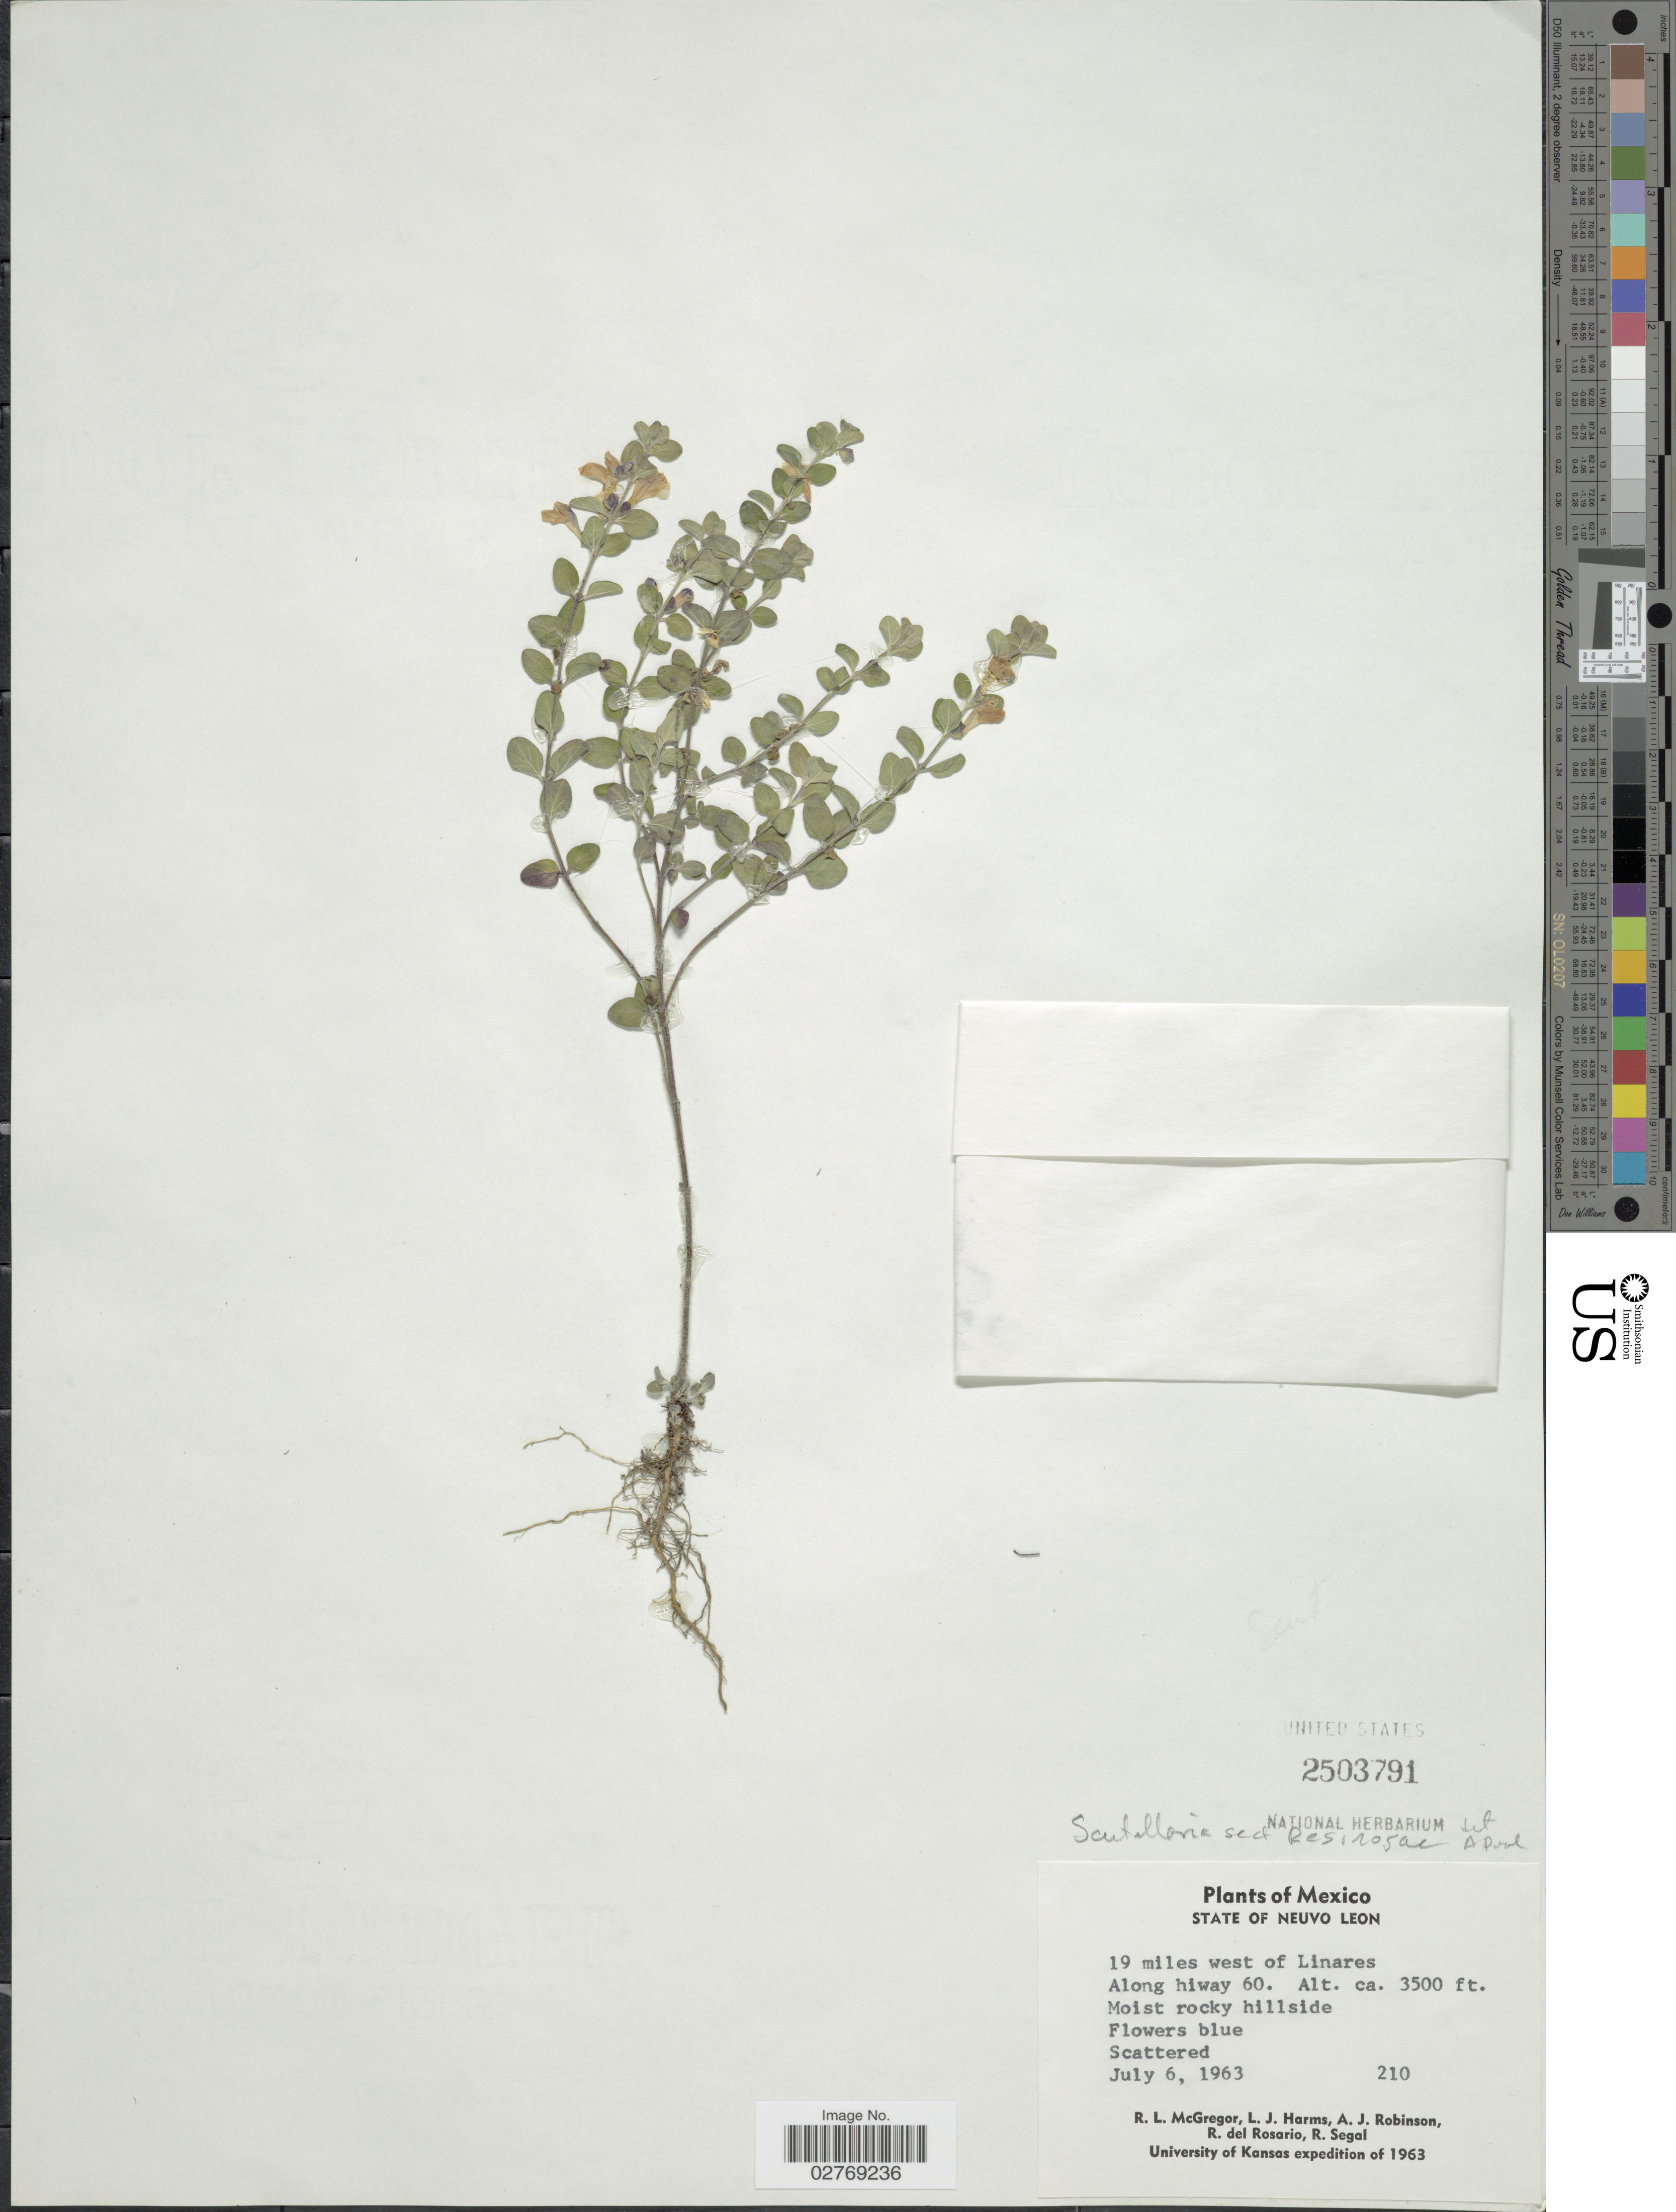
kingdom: Plantae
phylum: Tracheophyta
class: Magnoliopsida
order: Lamiales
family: Lamiaceae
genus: Scutellaria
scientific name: Scutellaria havanensis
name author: Jacq.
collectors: R. McGregor, L. Harms, A. J. Robinson, R. del Rosario & R. Segal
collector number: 210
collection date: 1963-07-06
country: Mexico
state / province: Nuevo León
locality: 19 miles west of Linares. Along hiway 60.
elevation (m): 1067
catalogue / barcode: US 2503791